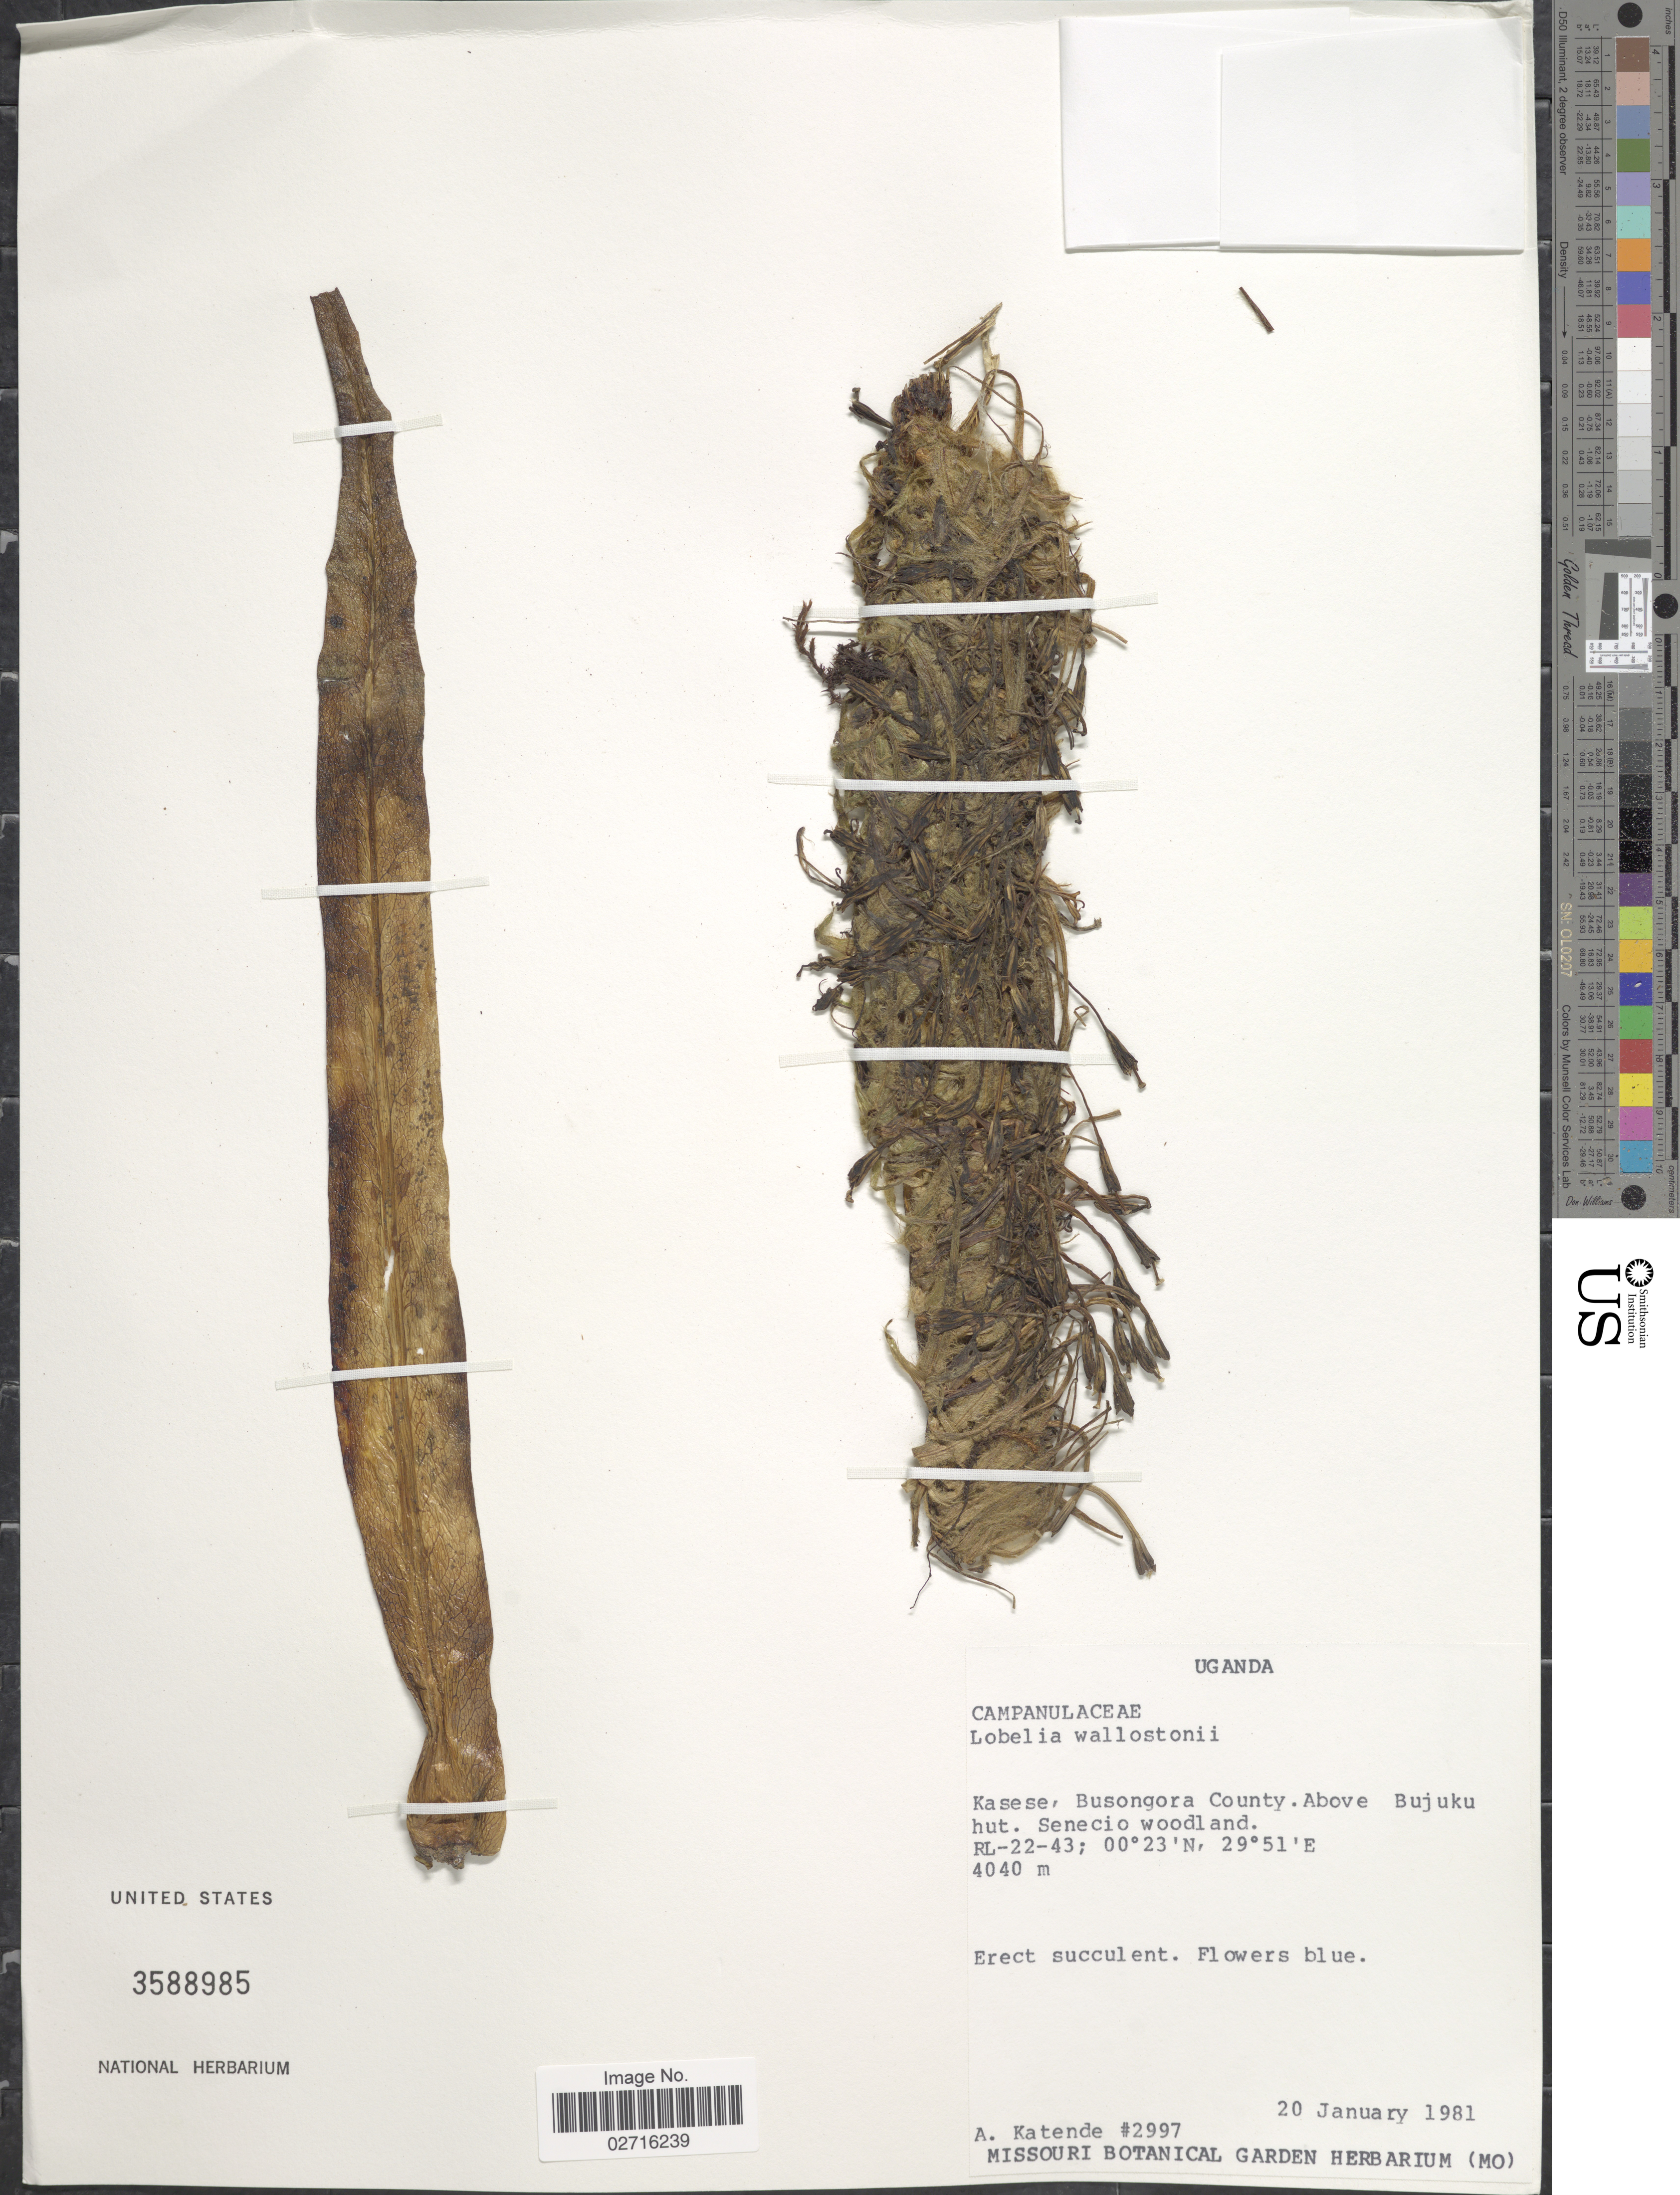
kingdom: Plantae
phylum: Tracheophyta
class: Magnoliopsida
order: Asterales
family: Campanulaceae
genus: Lobelia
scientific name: Lobelia wollastonii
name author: Baker f.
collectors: A. Katende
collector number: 2997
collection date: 1981-01-20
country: Uganda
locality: Kasese, Busongora County. Above Bujuku hut. Senecio woodland. Rl-22-43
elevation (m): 4040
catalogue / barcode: US 3588985